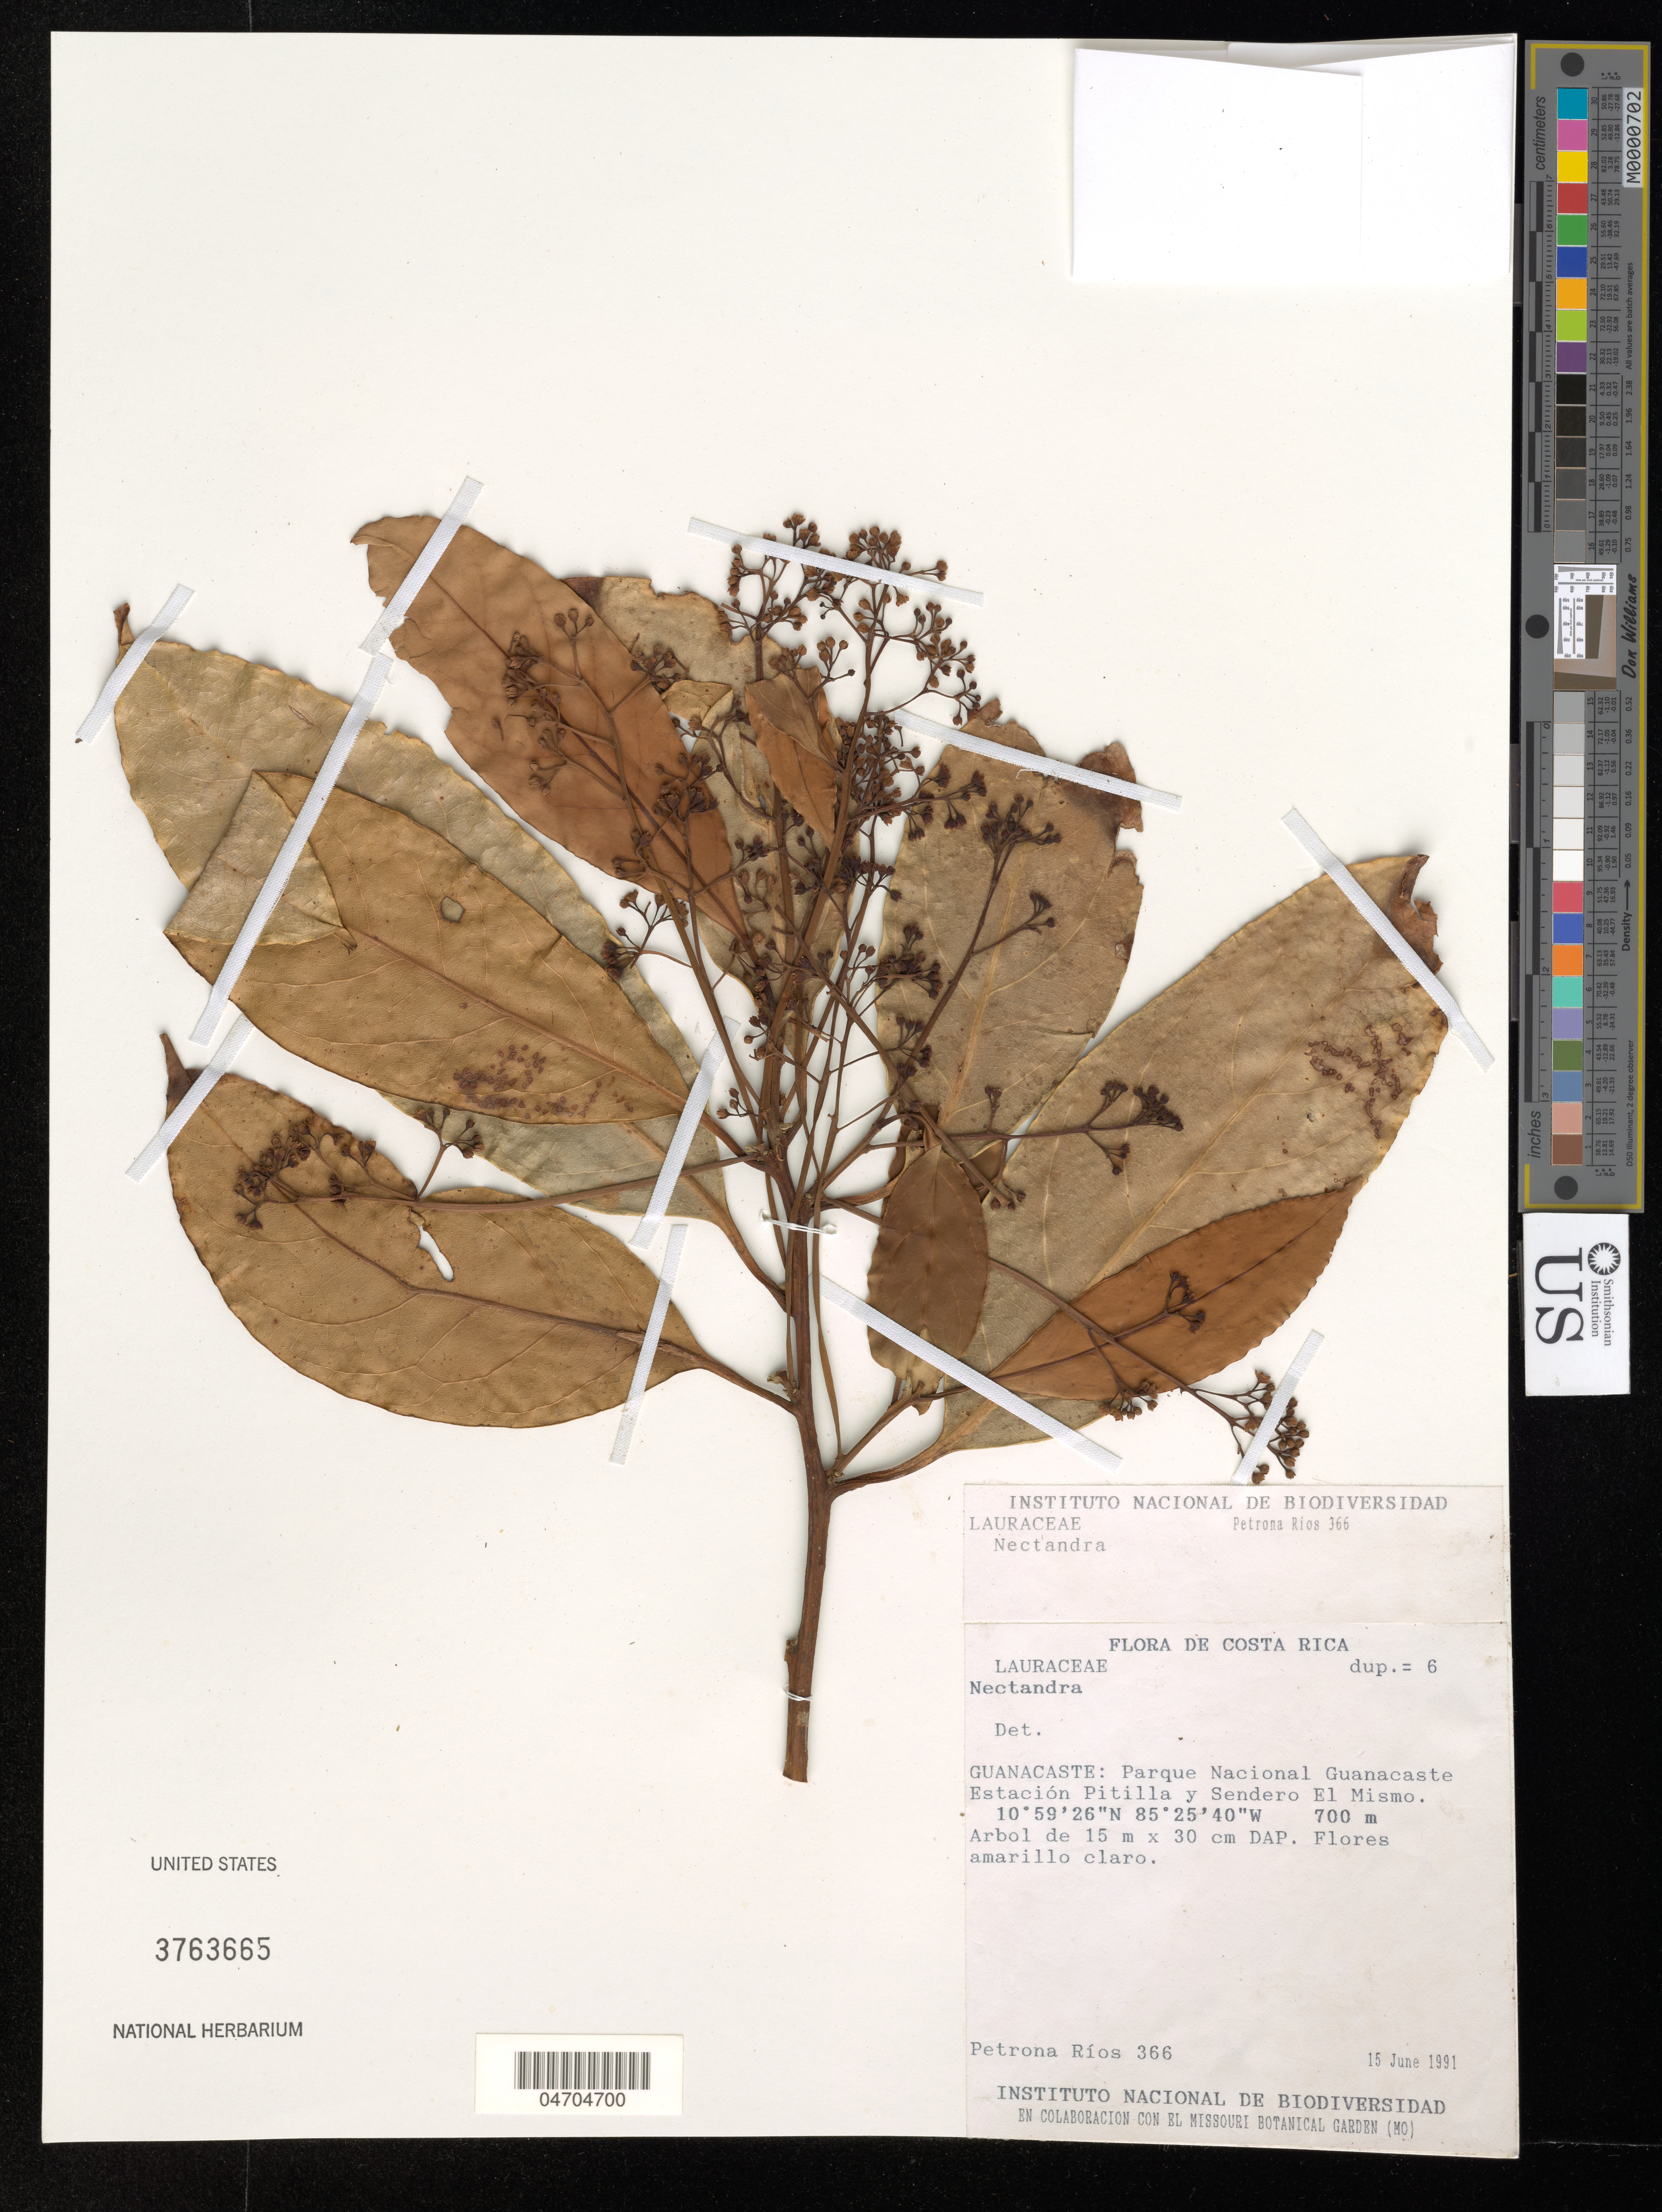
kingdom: Plantae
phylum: Tracheophyta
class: Magnoliopsida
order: Laurales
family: Lauraceae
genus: Nectandra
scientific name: Nectandra sp.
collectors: P. Ríos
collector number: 366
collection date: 1991-06-15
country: Costa Rica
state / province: Guanacaste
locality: Parque Nacional Guanacaste. Eastación Pitilla y Sendero El Mismo.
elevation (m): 700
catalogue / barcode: US 3763665